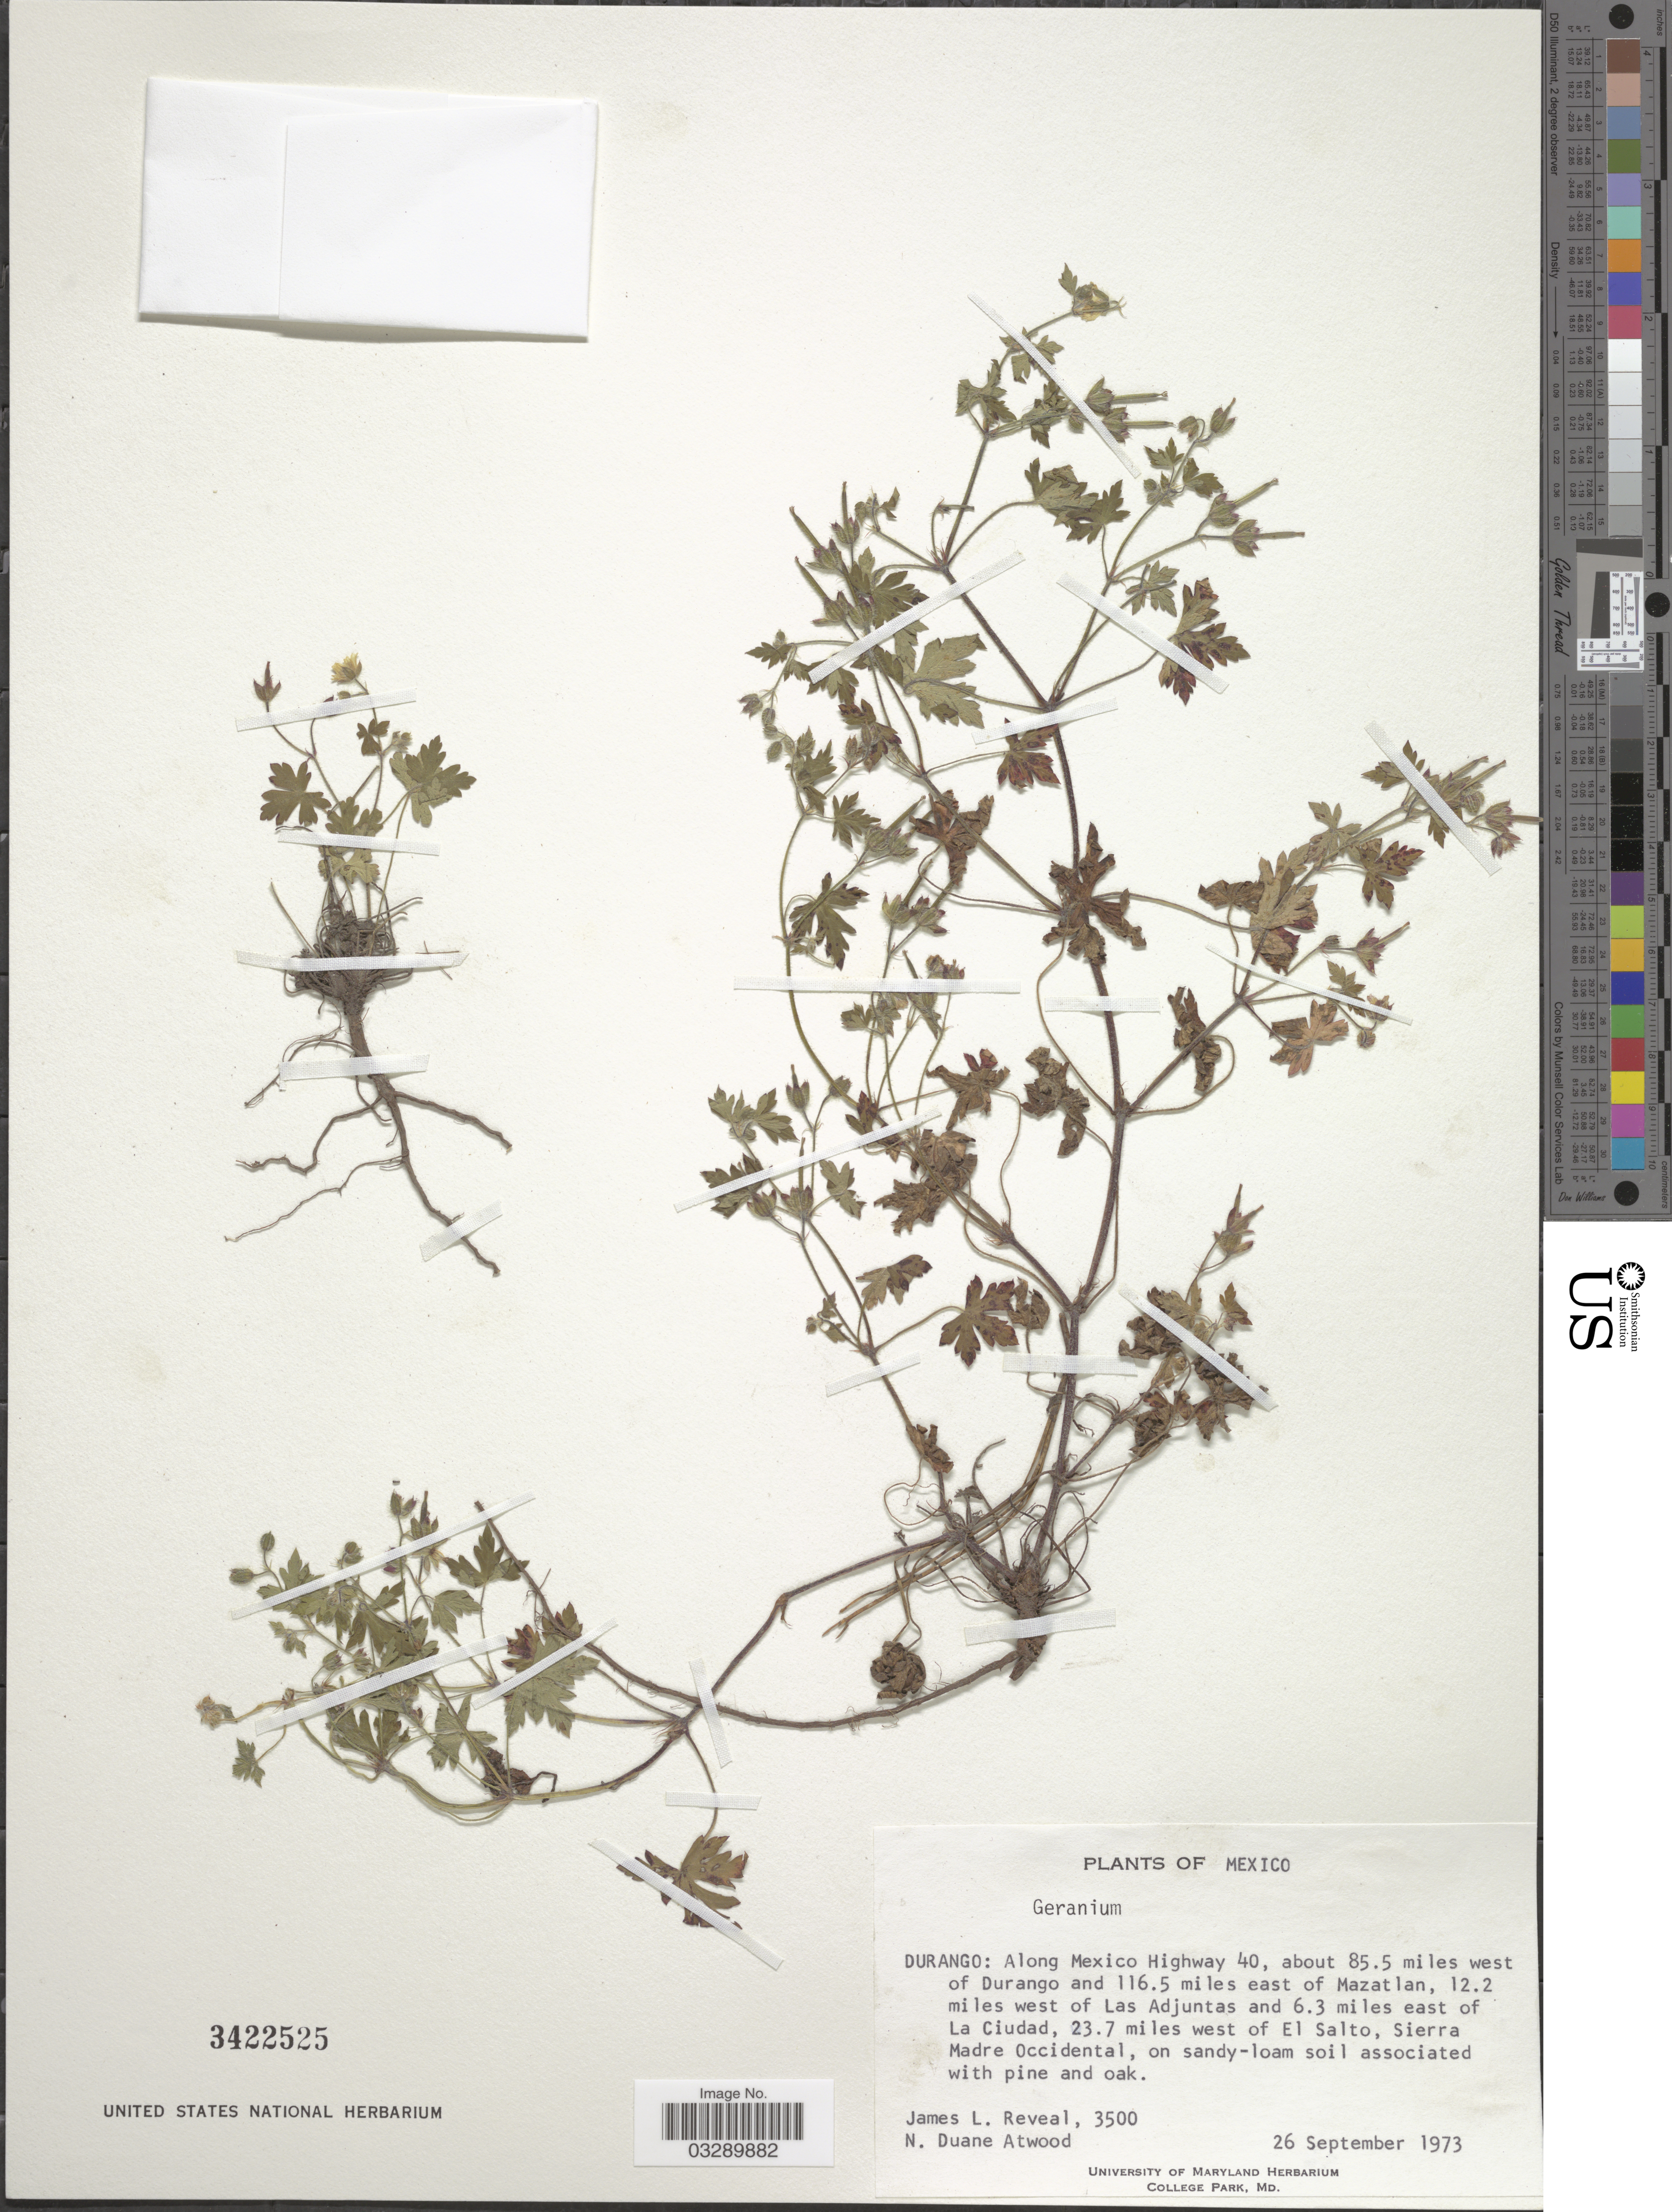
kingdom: Plantae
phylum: Tracheophyta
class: Magnoliopsida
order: Geraniales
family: Geraniaceae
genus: Geranium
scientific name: Geranium sp.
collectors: J. L. Reveal & N. Atwood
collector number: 3500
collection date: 1973-09-26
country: Mexico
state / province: Durango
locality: Along Mexico Highway 40, about 85.5 miles west of Durango and 116.5 miles east of Mazatlan, 12.2 miles west of Las Adjuntas and 6.3 miles east of La Ciudad, 23.7 miles west of El Salto, Sierra Madre Occidental.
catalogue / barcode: US 3422525